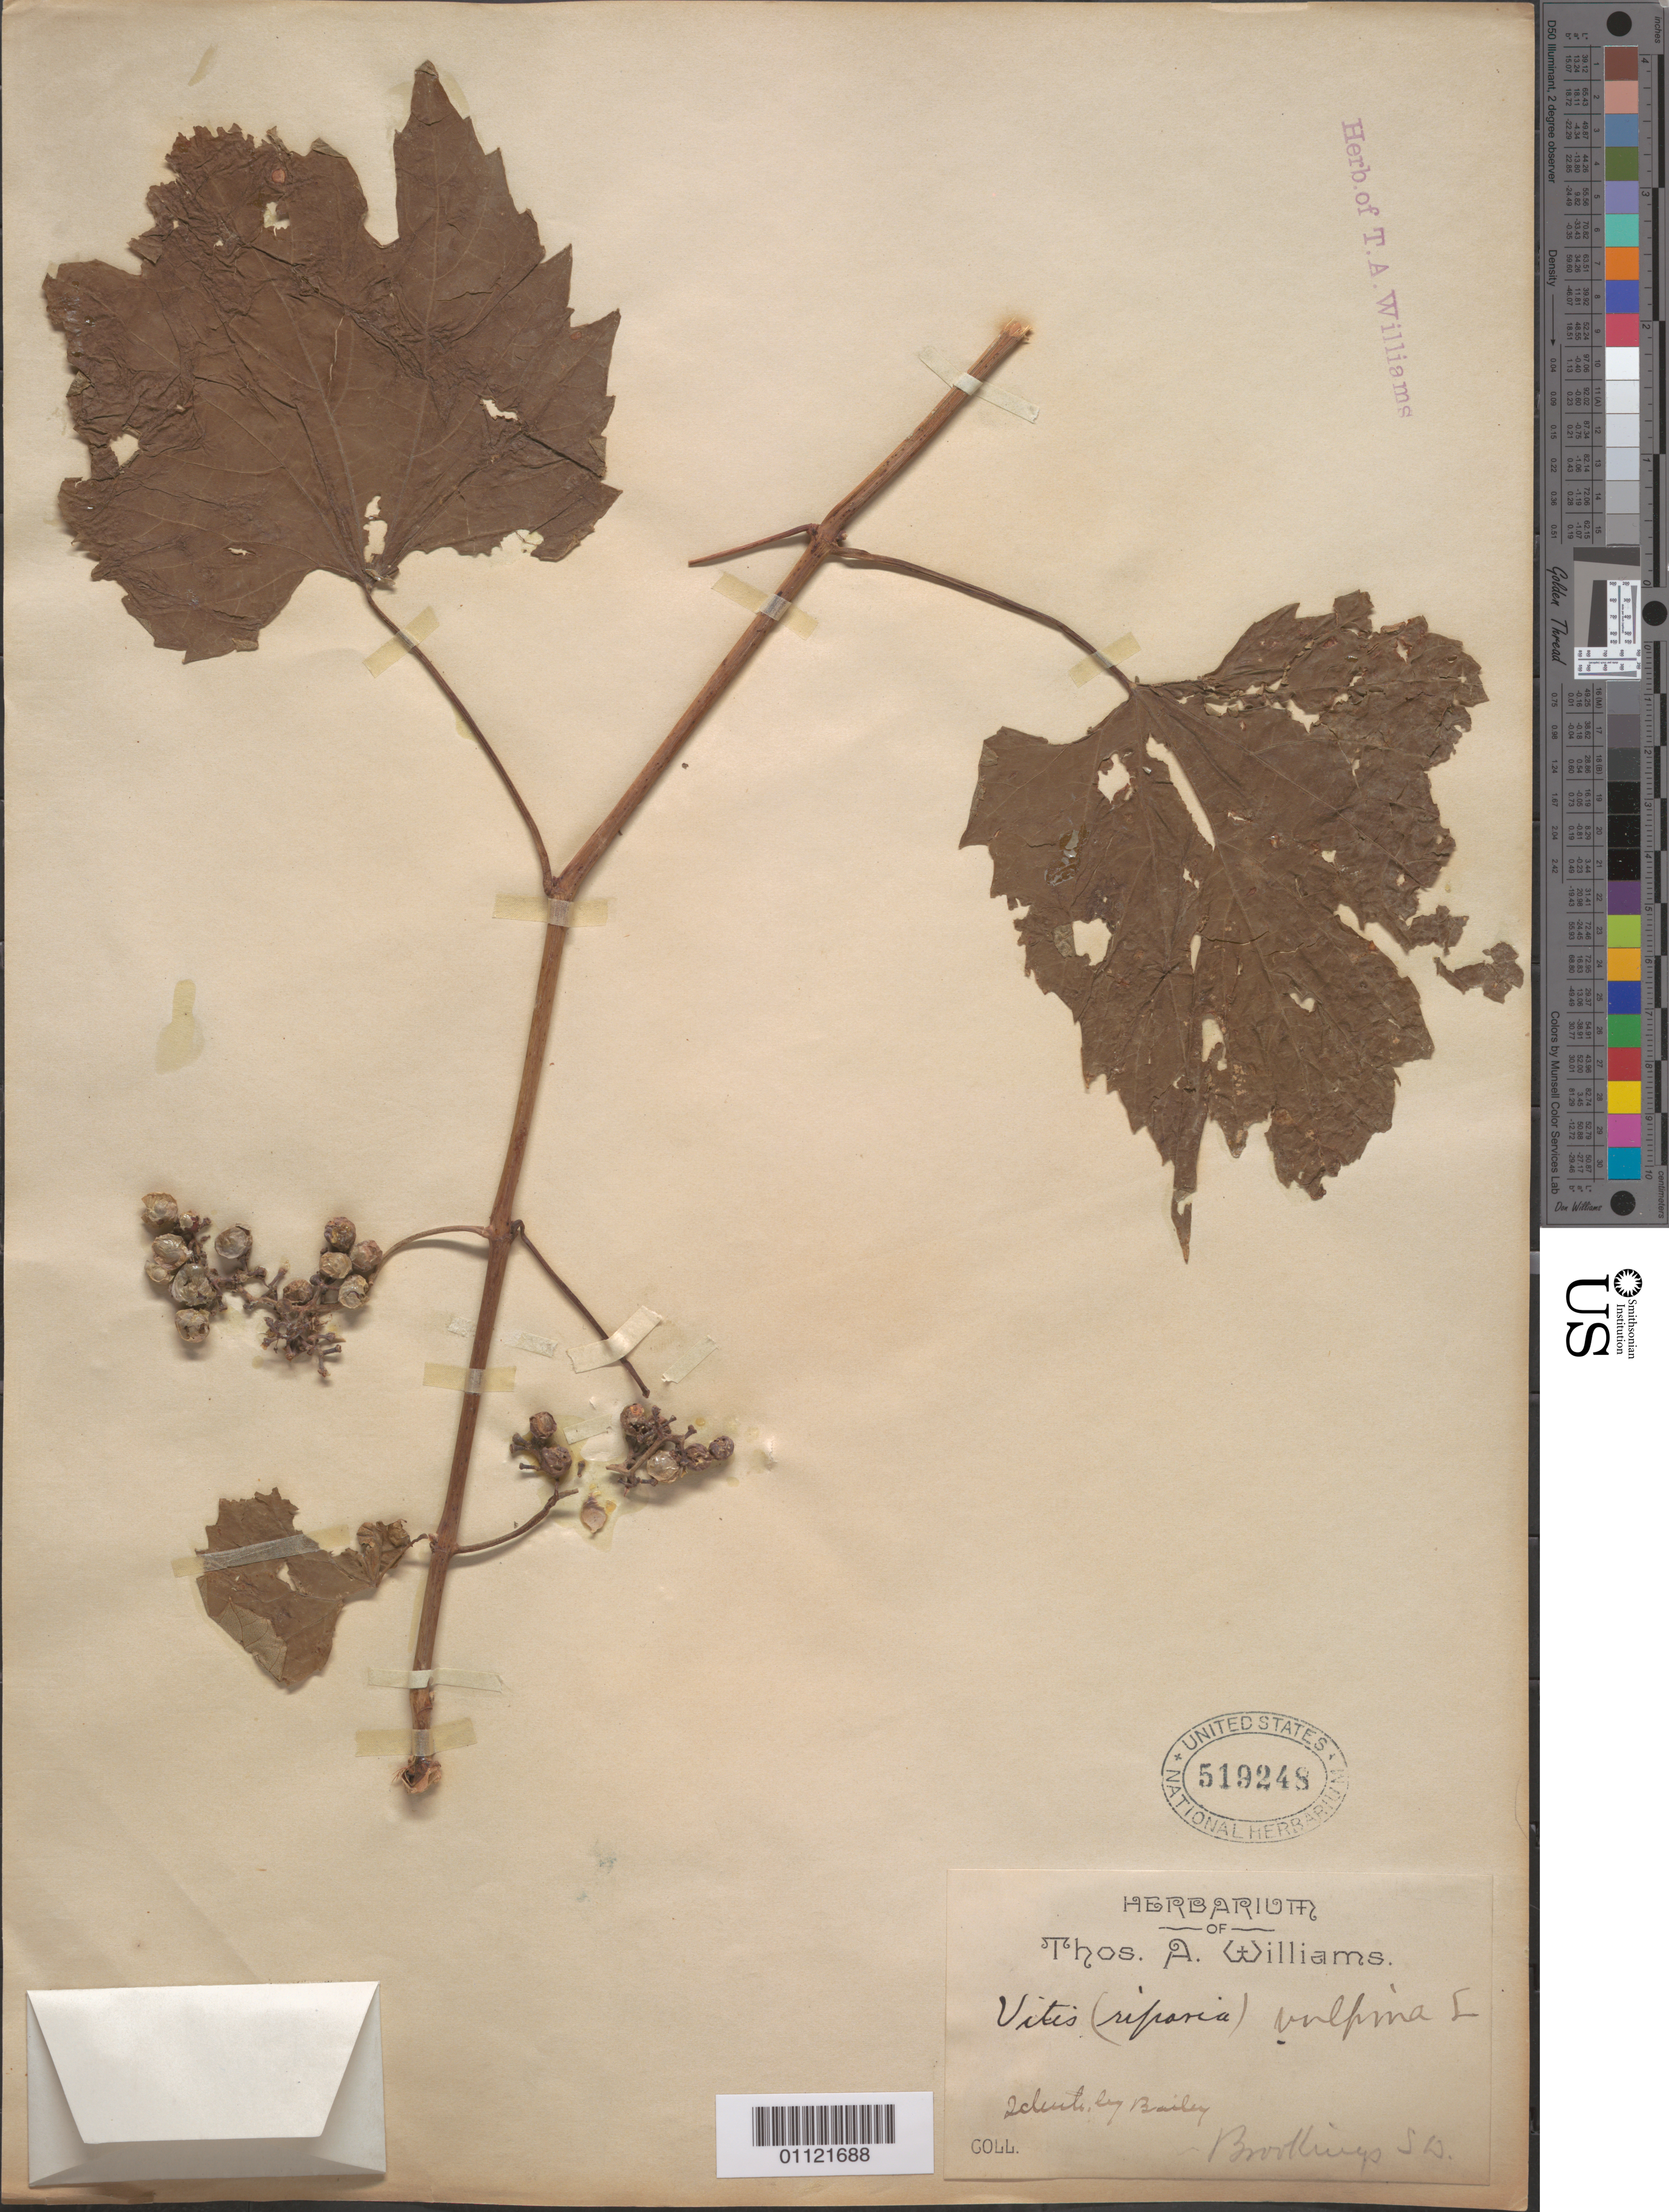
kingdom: Plantae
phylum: Tracheophyta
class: Magnoliopsida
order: Vitales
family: Vitaceae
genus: Vitis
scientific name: Vitis vulpina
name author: L.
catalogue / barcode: US 519248